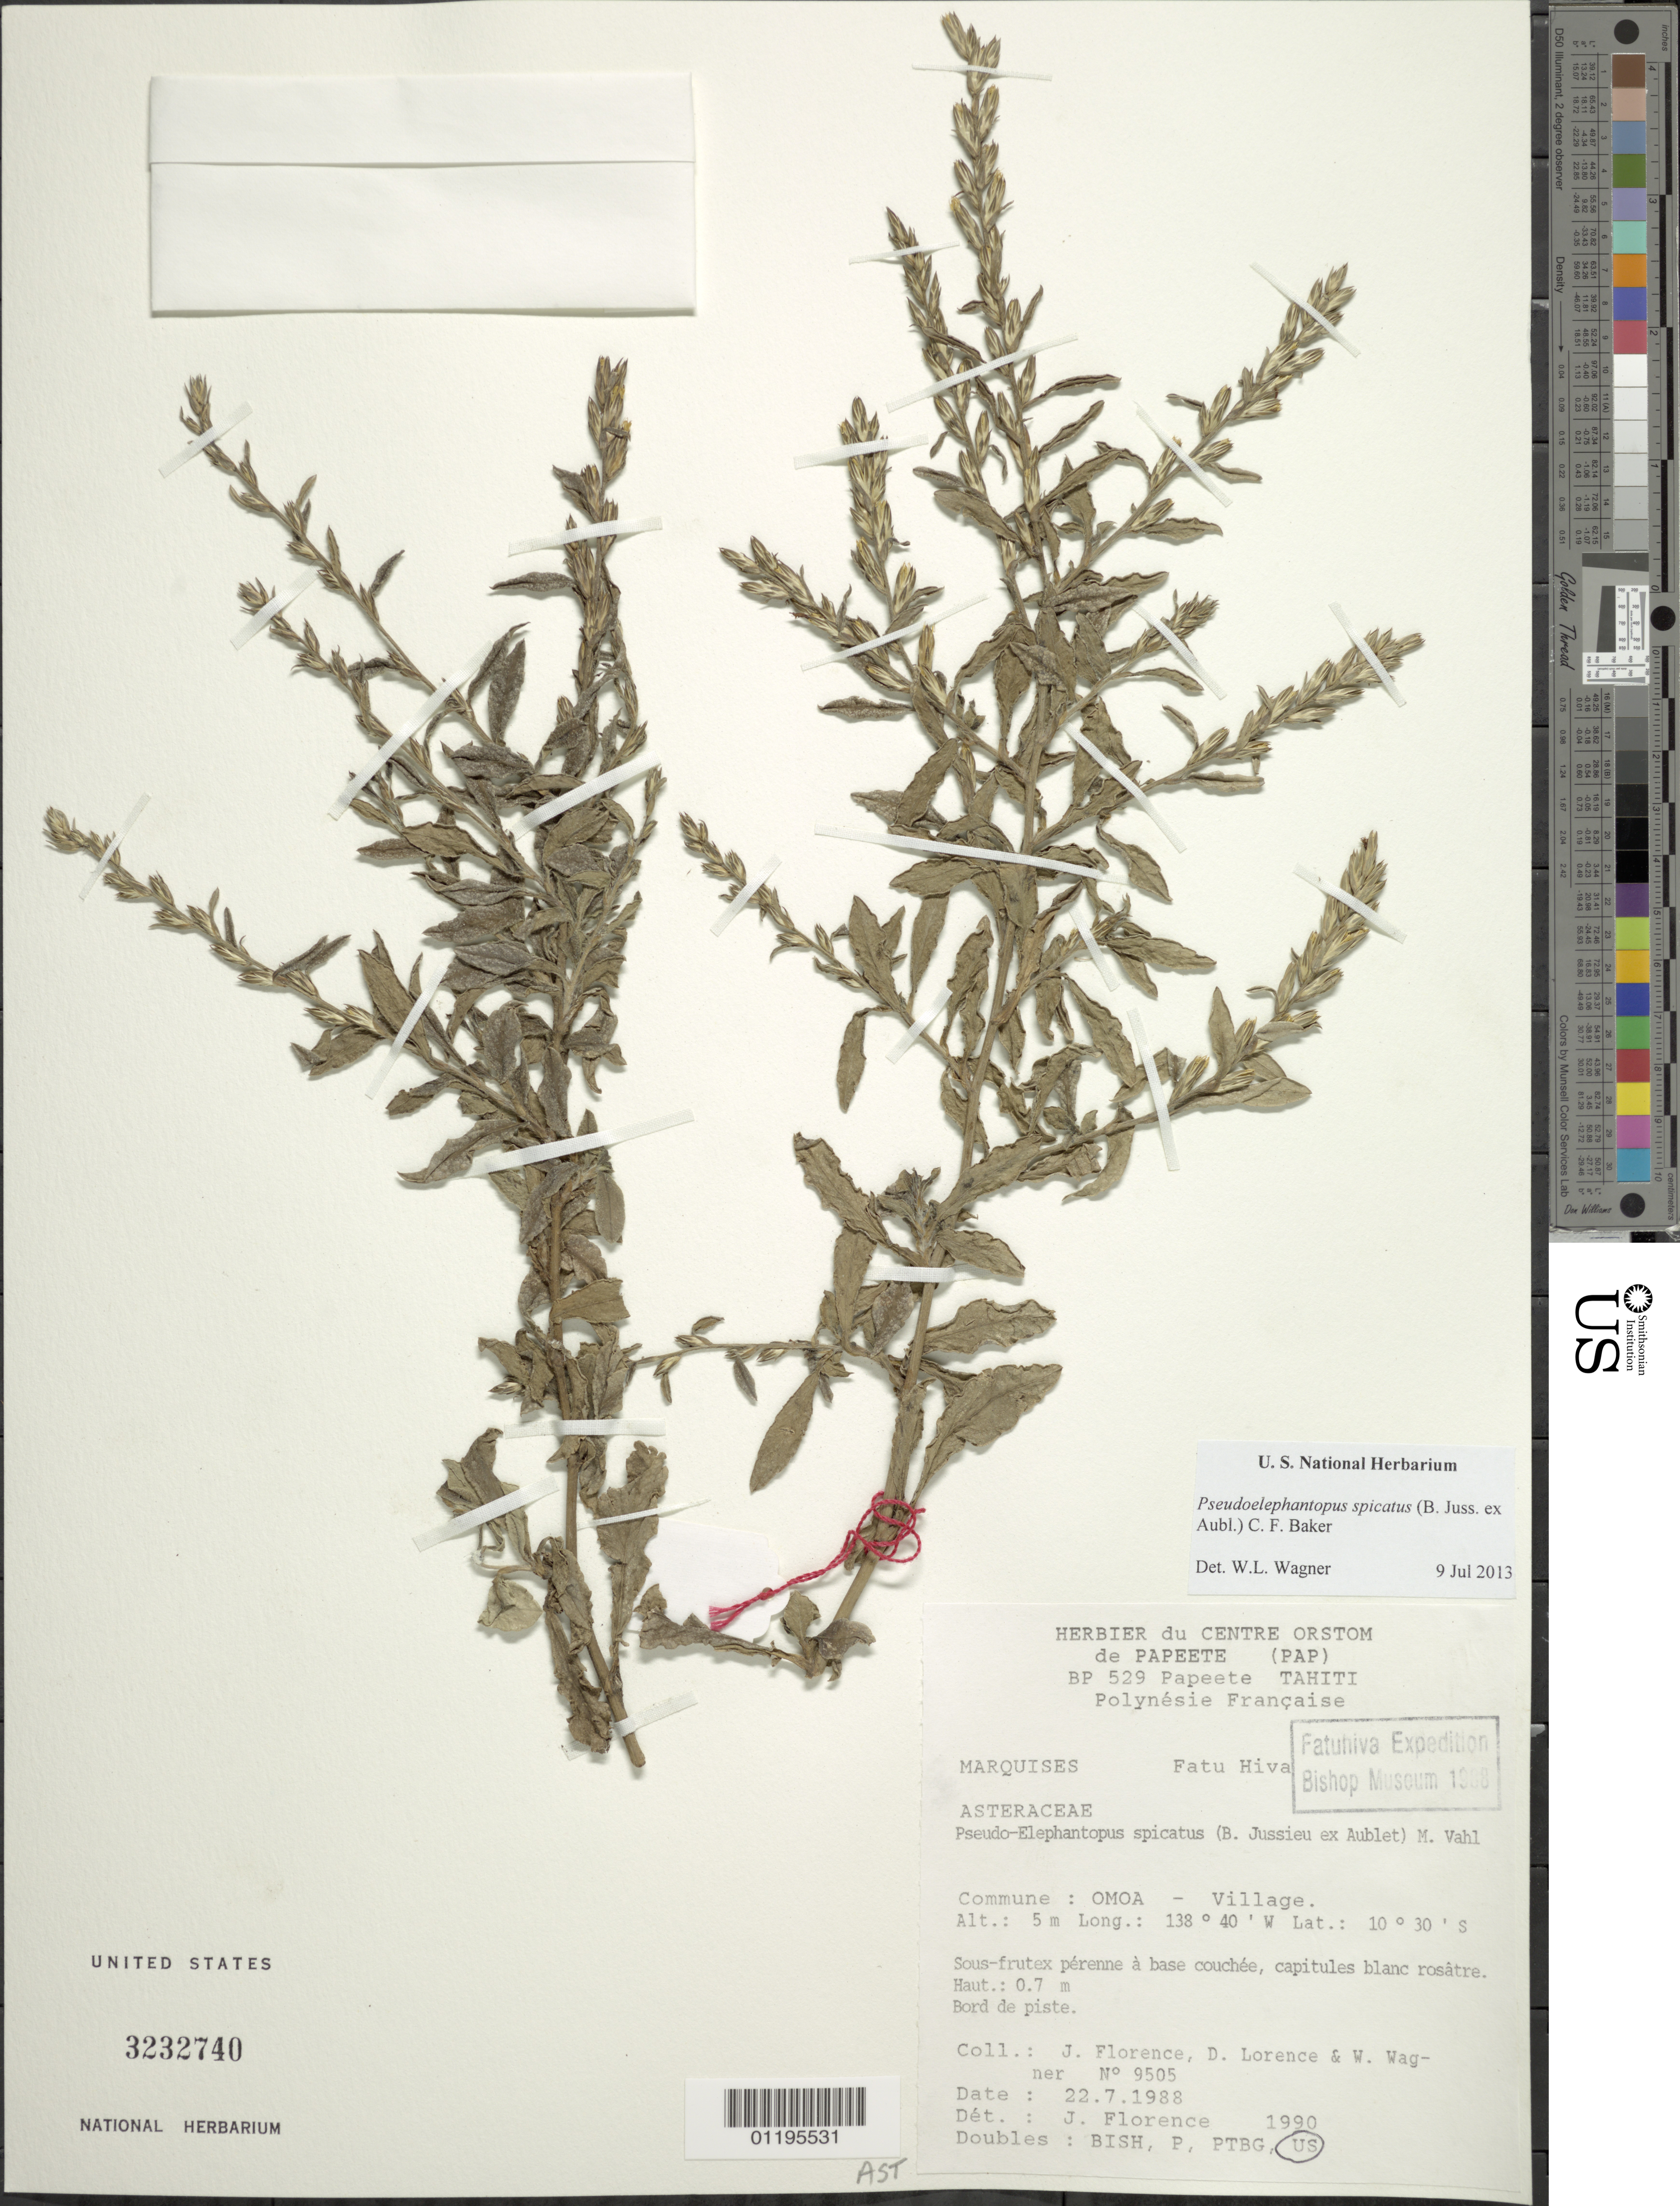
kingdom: Plantae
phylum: Tracheophyta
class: Magnoliopsida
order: Asterales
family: Asteraceae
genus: Pseudelephantopus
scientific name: Pseudelephantopus spicatus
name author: (Juss. ex Aubl.) C.F. Baker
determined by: Florence, J.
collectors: J. Florence, D. Lorence & W. L. Wagner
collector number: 9505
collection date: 1988-07-22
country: French Polynesia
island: Fatu Hiva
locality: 'Omo'a village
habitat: Bord de piste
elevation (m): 5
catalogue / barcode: US 3232740